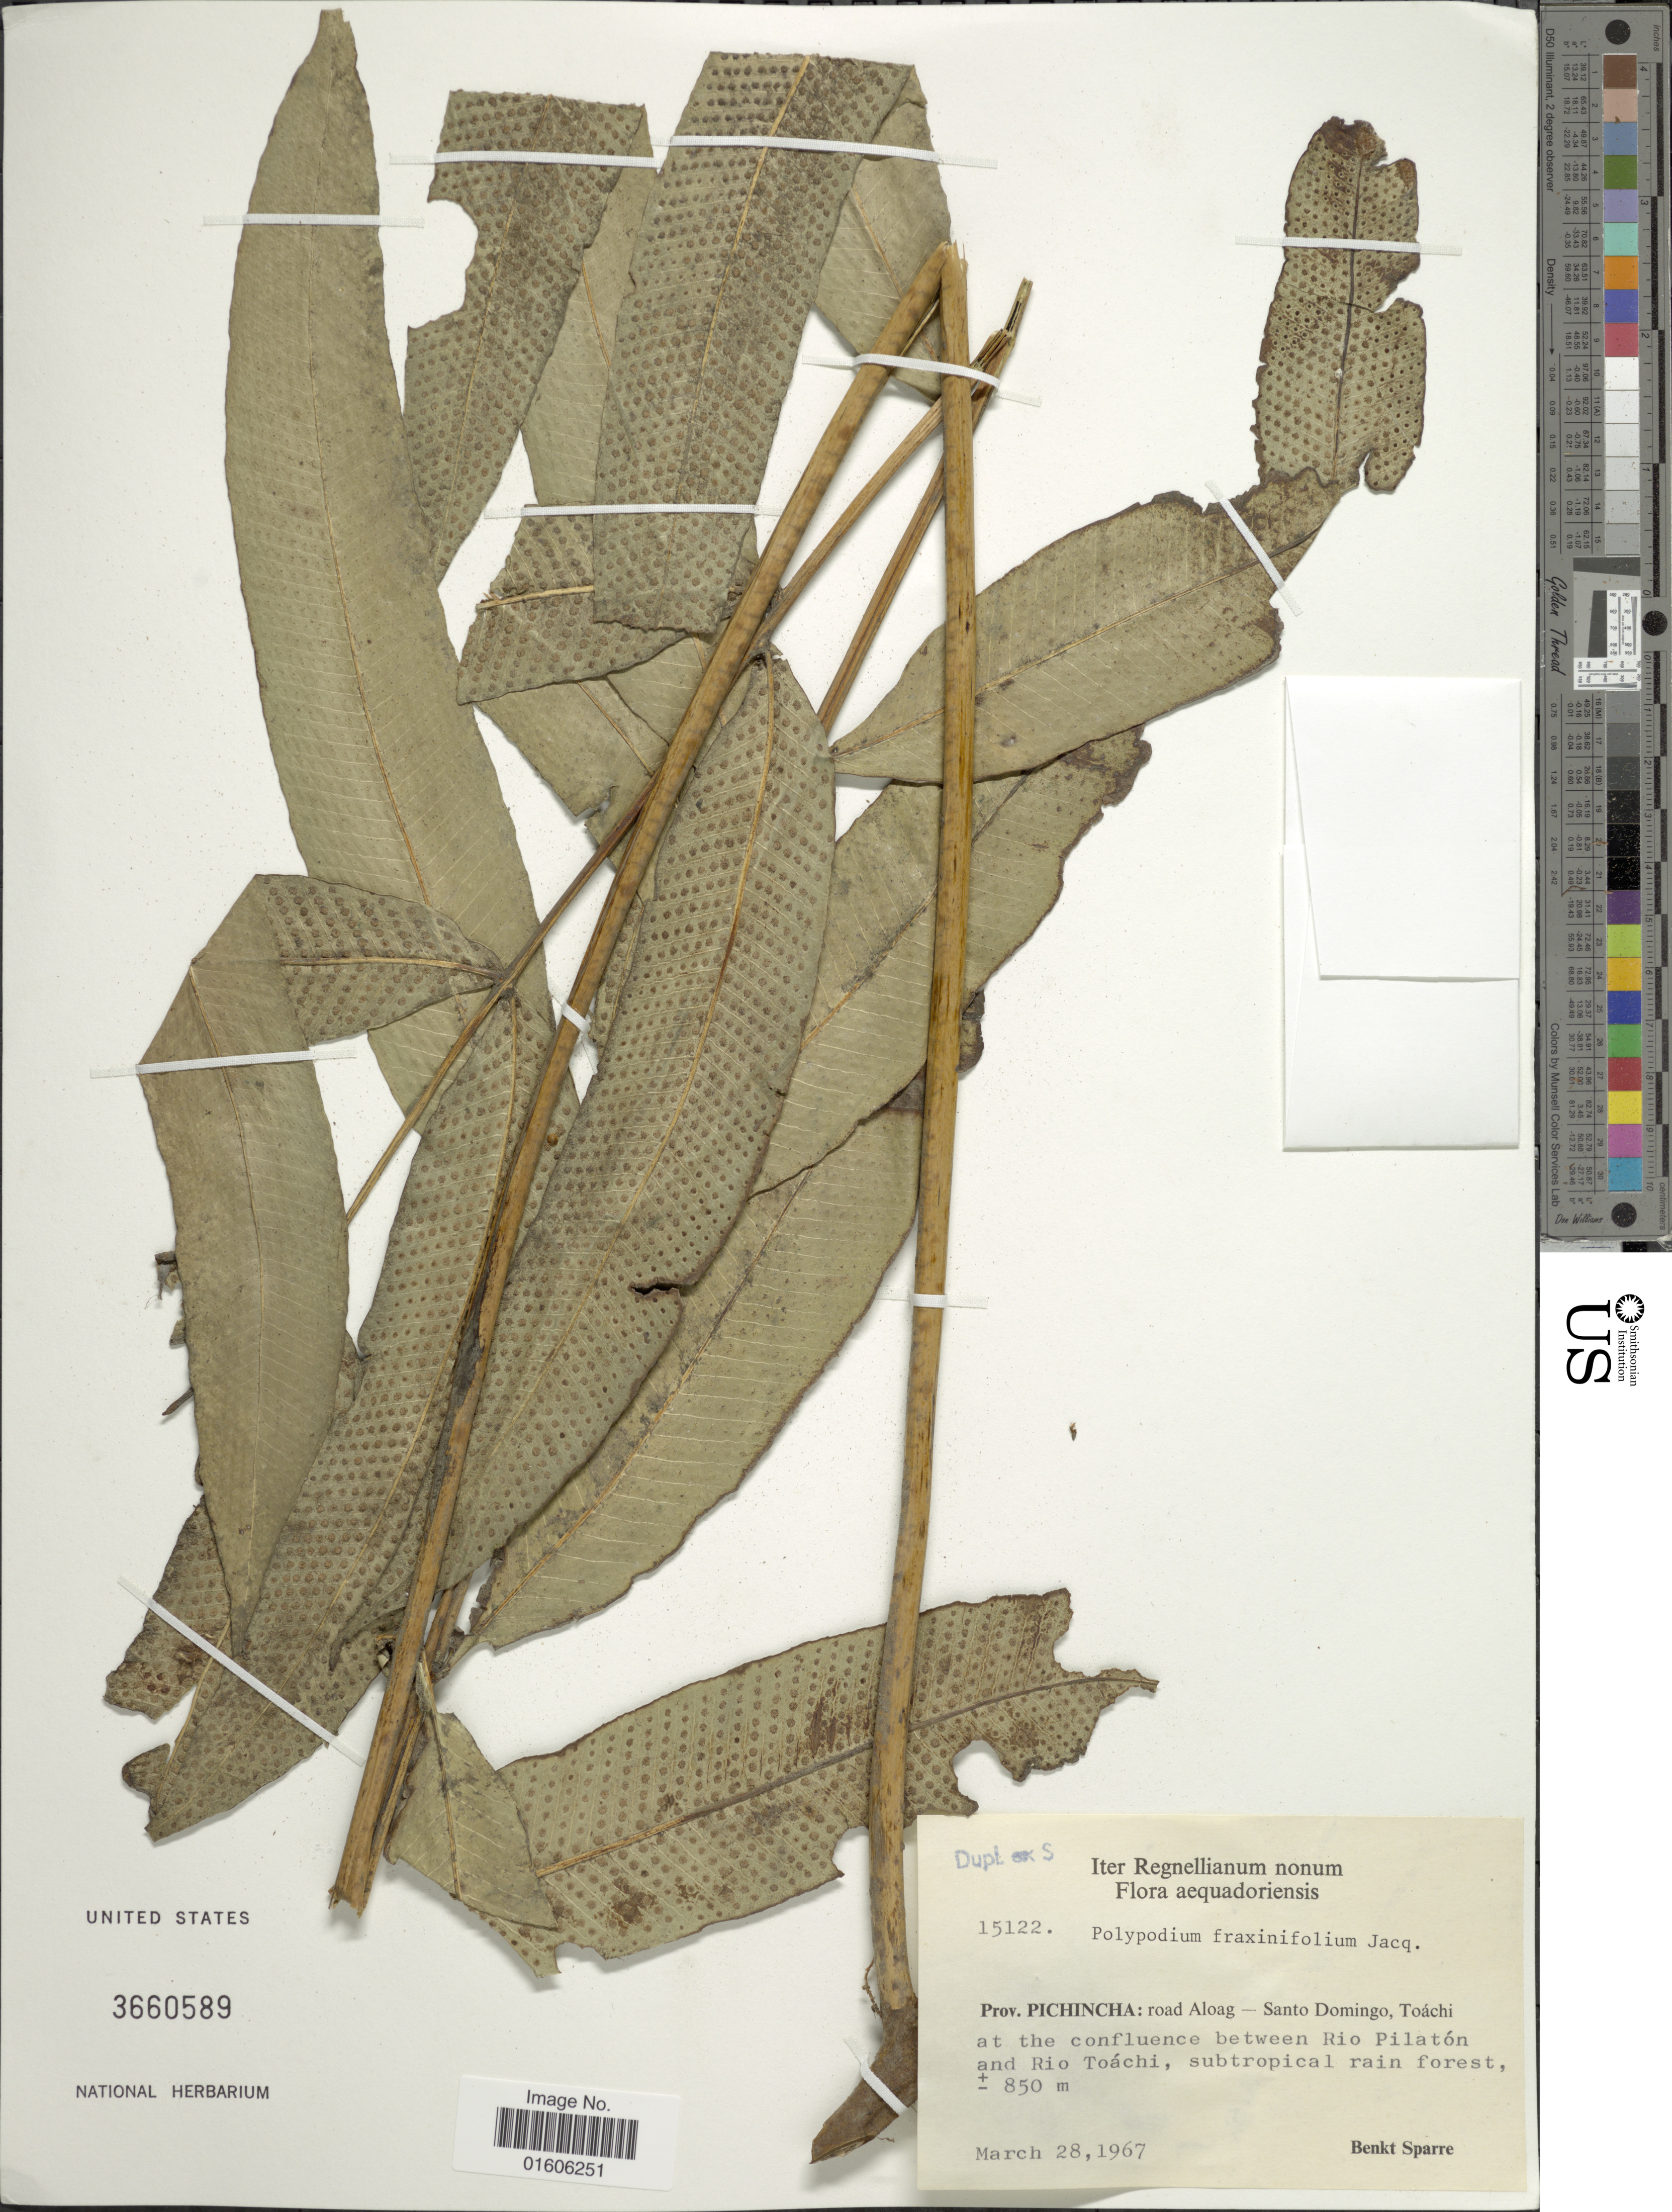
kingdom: Plantae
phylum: Tracheophyta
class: Polypodiopsida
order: Polypodiales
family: Polypodiaceae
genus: Serpocaulon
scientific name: Serpocaulon fraxinifolium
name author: (Jacq.) A.R. Sm.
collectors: B. Sparre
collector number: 15122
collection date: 1967-03-28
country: Ecuador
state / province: Pichincha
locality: Prov. Pichincha: road Aloag - Santo Domingo, Toáchi at the confluence between Rio Pilatón and Rio Toáchi, subtropical rain forest.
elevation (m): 850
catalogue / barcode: US 3660589